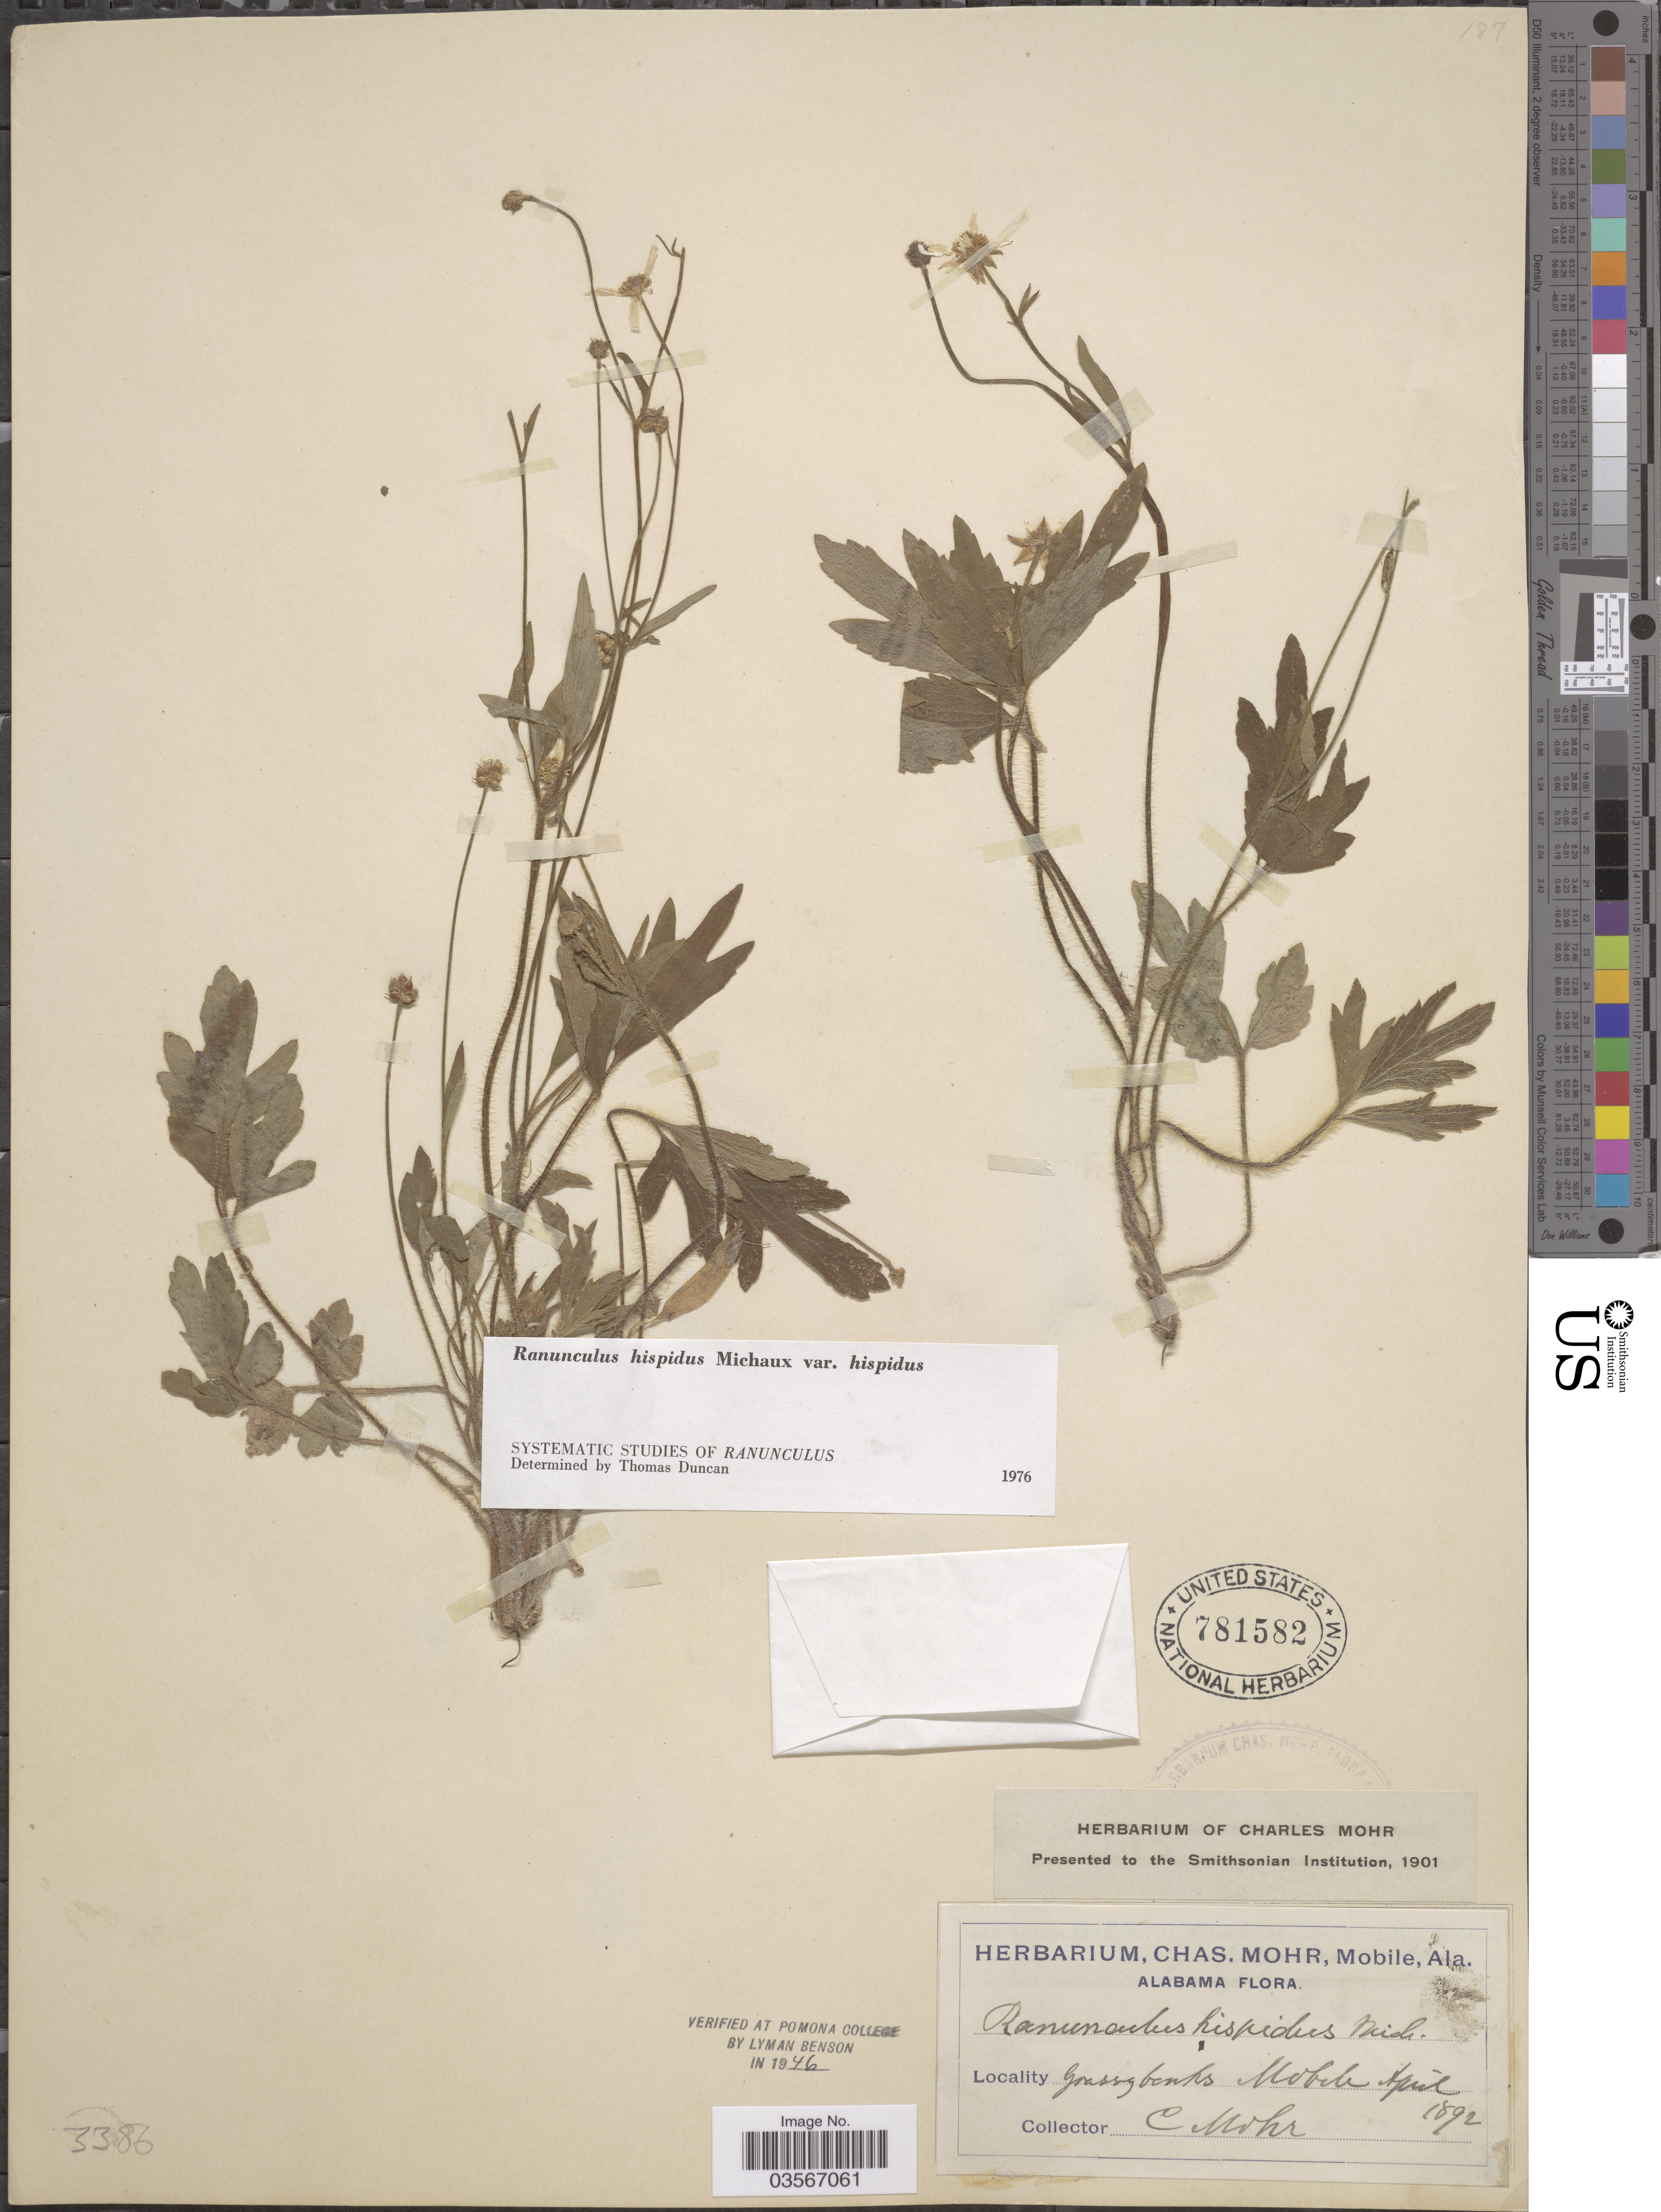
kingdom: Plantae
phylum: Tracheophyta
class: Magnoliopsida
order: Ranunculales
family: Ranunculaceae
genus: Ranunculus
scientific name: Ranunculus hispidus var. hispidus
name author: Michx.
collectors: Mohr, C. T. (herbarium)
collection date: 1892-04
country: United States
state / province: Alabama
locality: Grassy banks, Mobile.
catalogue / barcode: US 781582